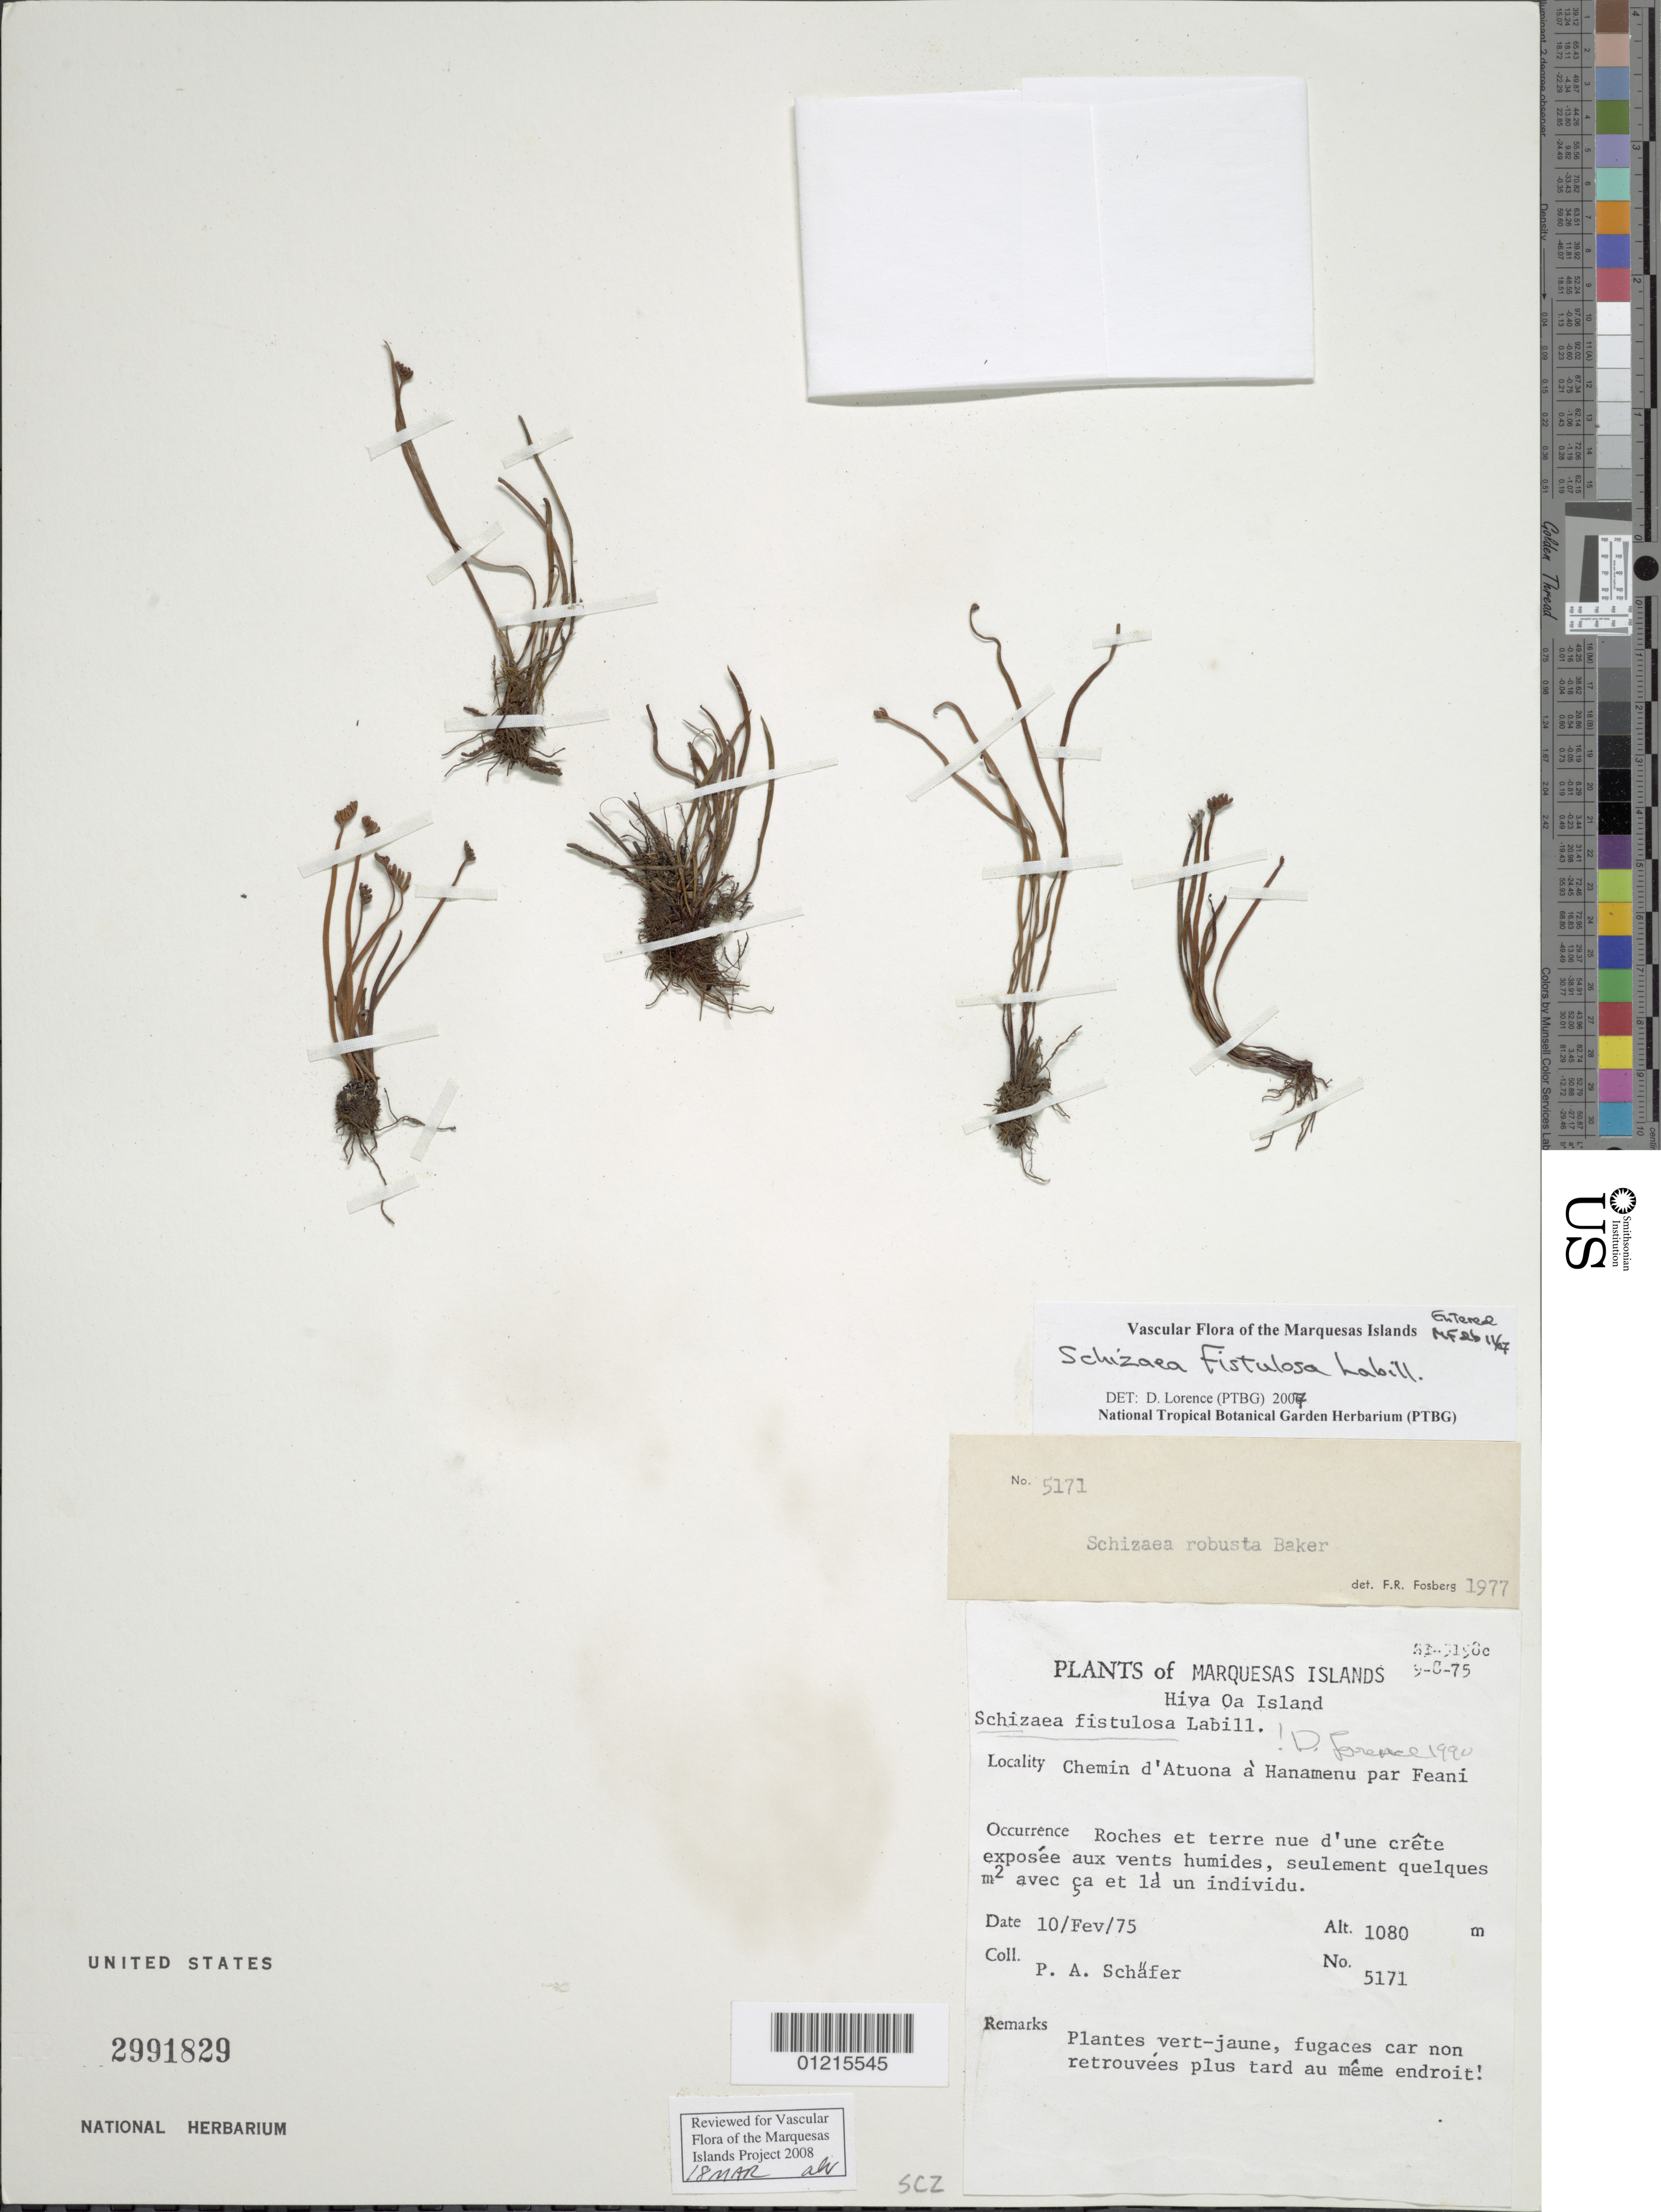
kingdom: Plantae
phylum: Tracheophyta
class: Polypodiopsida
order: Schizaeales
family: Schizaeaceae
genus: Schizaea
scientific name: Schizaea fistulosa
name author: Labill.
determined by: Lorence, David H., (PTBG), National Tropical Botanical Garden (UNITED STATES)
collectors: P. A. Schäfer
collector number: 5171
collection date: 1975-02-10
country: French Polynesia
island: Hiva Oa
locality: Chemin d'Atuona à Hanamenu par Feani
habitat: Rouches et terre nue d'une crete exposee aux vents humides, seulement quelques avec ca et la un individu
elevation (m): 1080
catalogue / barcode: US 2991829